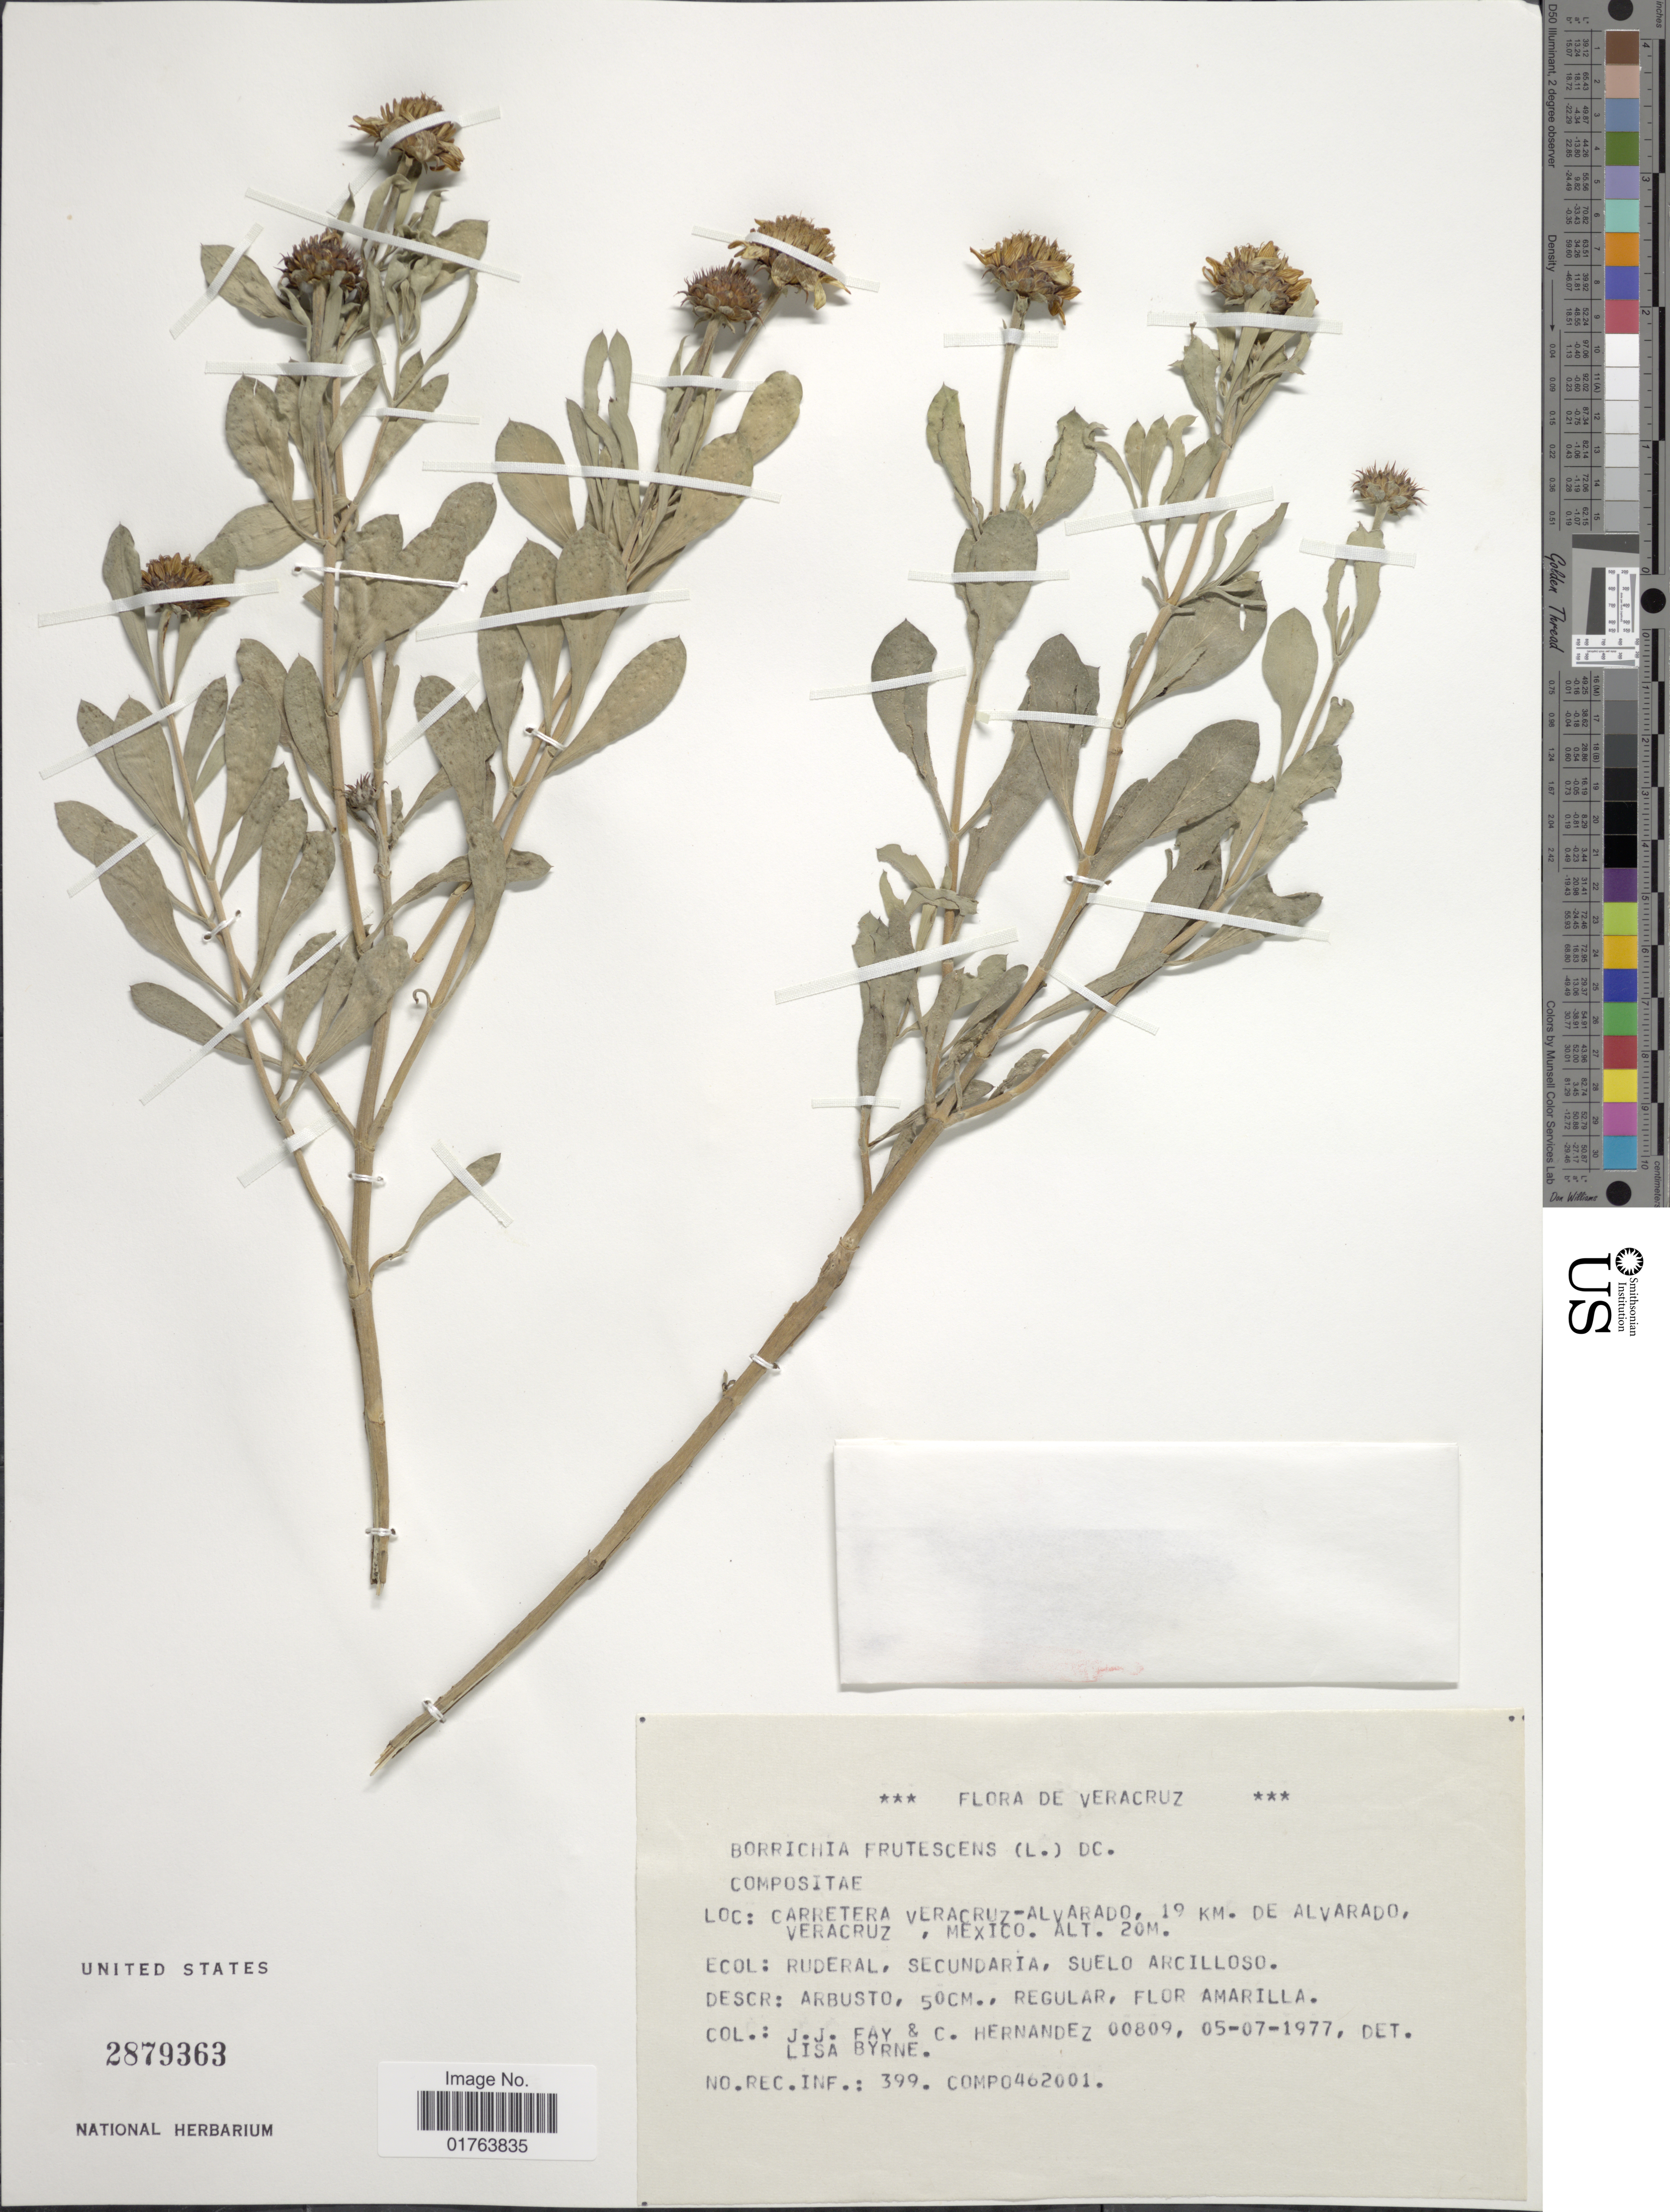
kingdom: Plantae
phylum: Tracheophyta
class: Magnoliopsida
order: Asterales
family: Asteraceae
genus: Borrichia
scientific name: Borrichia frutescens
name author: (L.) DC.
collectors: J. J. Fay & C. Hernandez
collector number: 00809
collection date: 1977-07-05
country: Mexico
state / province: Veracruz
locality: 19 km. de Alvarado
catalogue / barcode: US 2879363